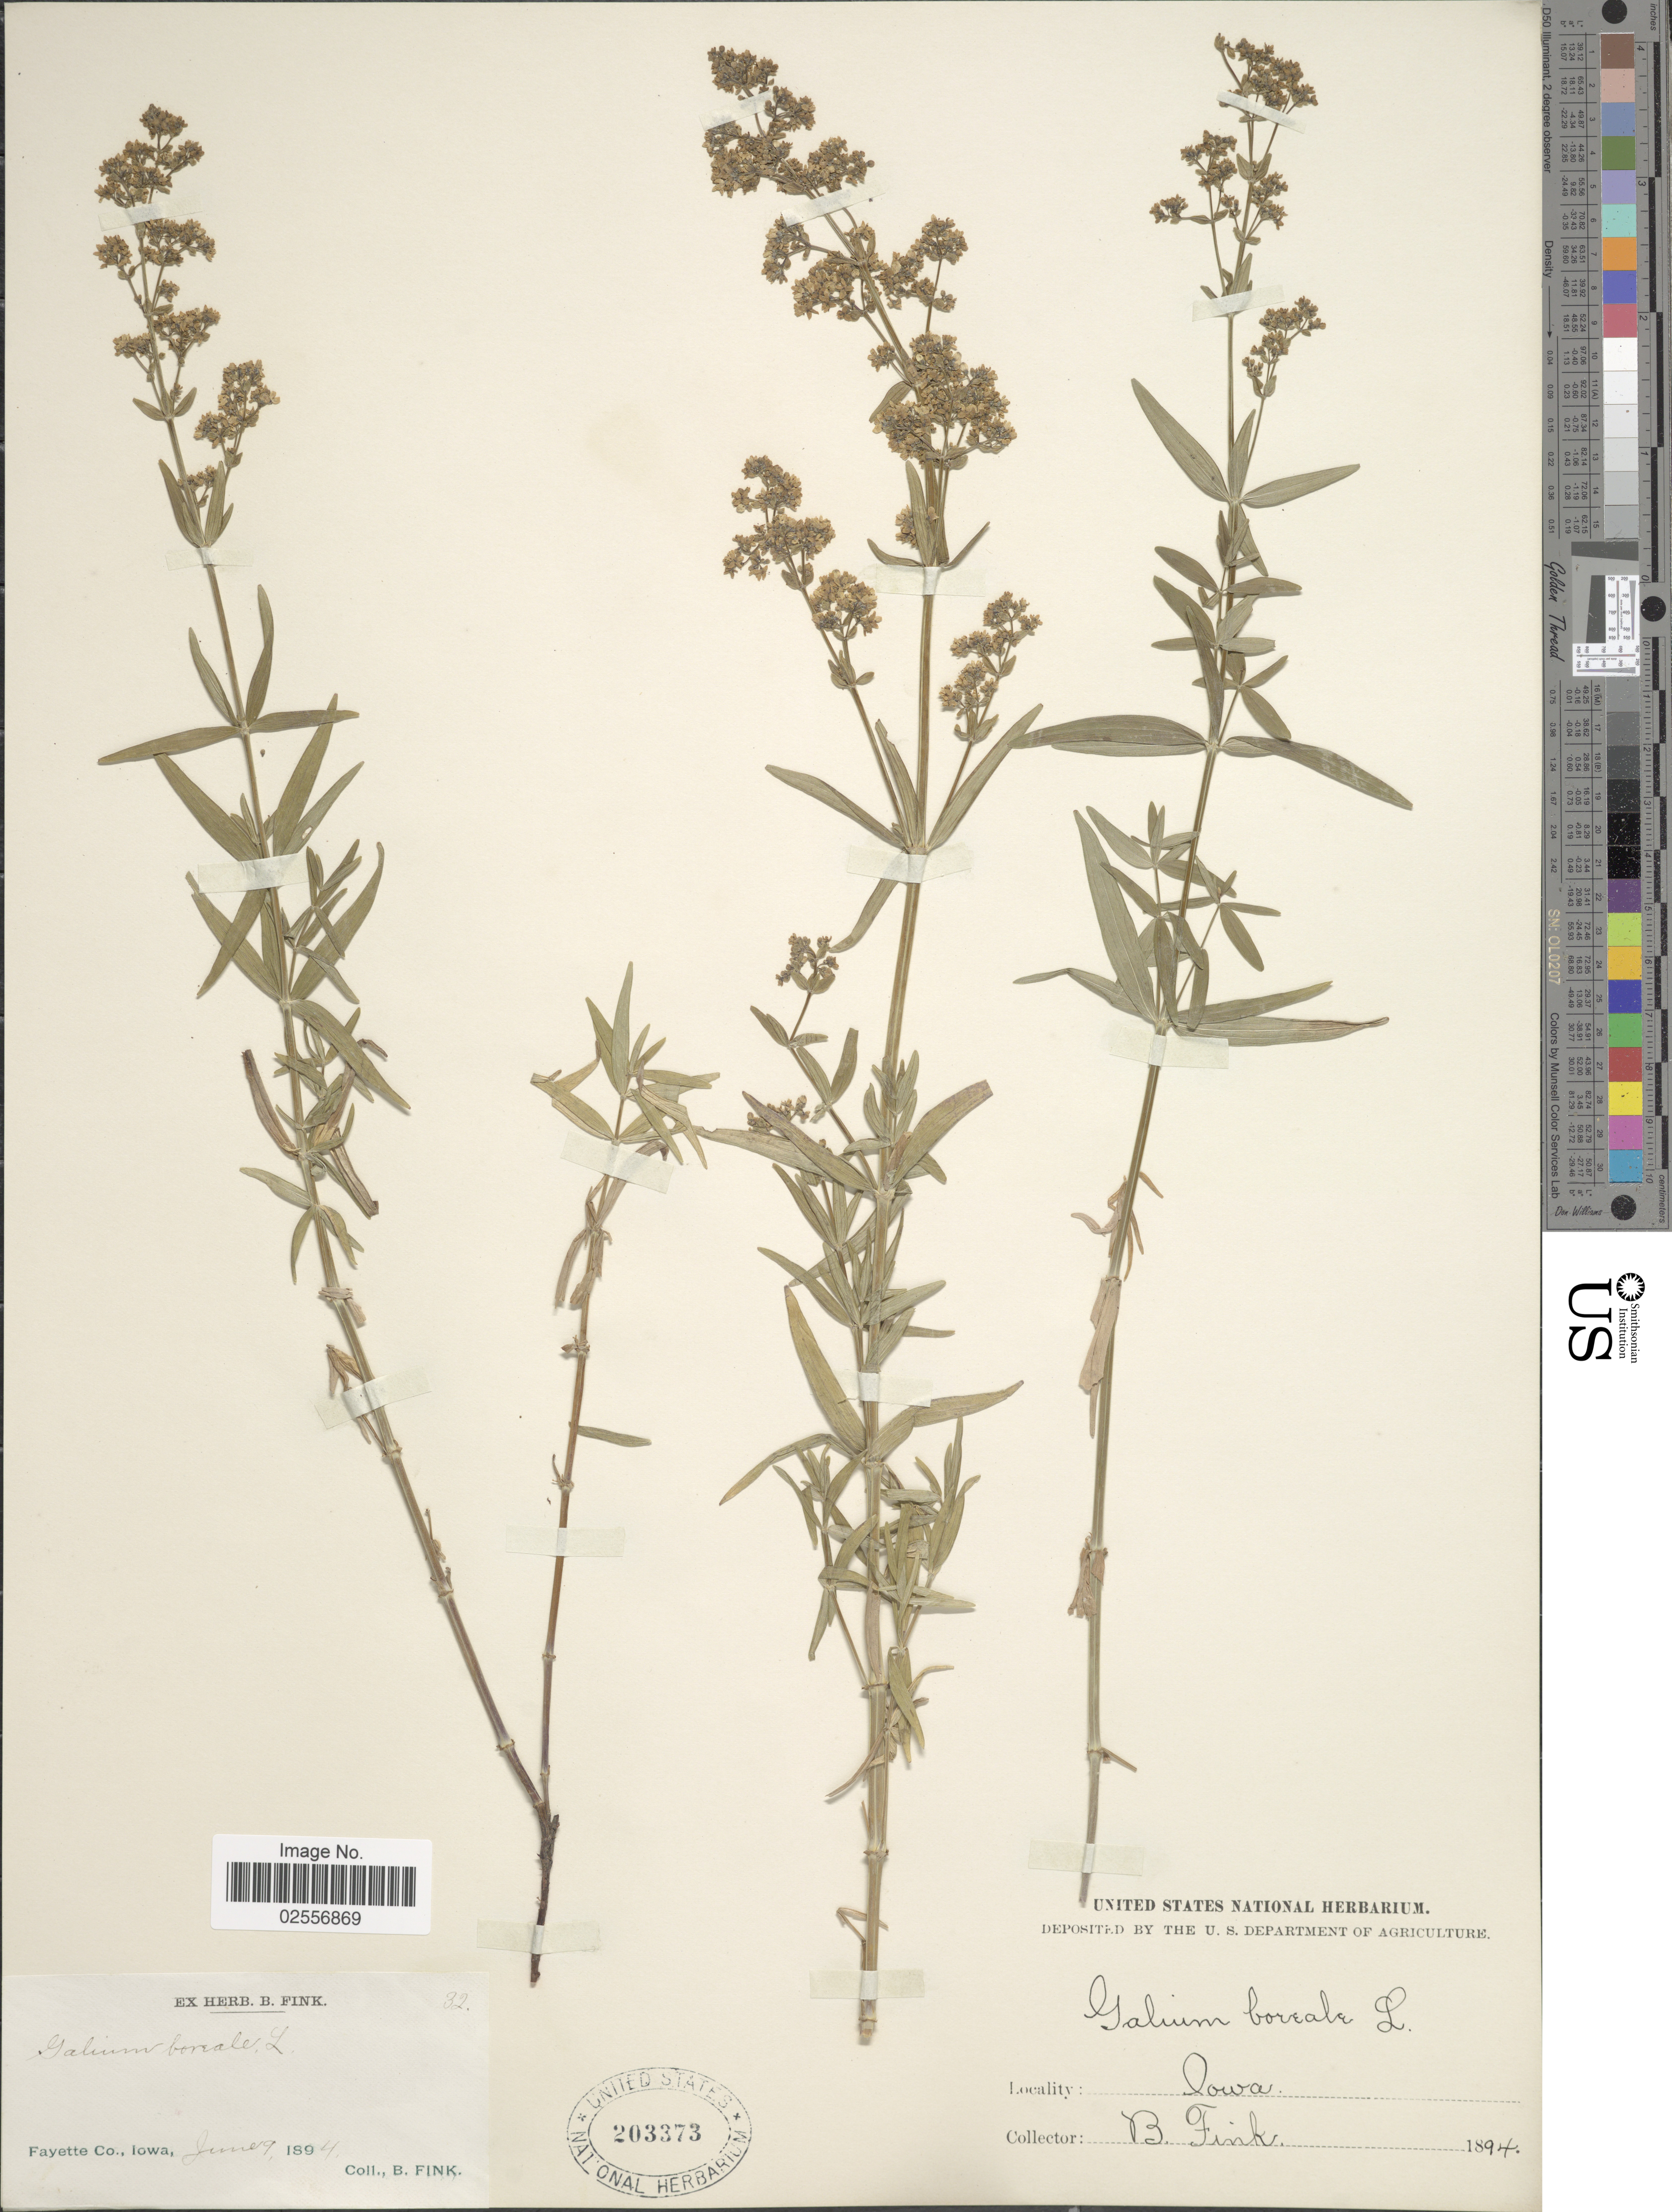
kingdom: Plantae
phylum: Tracheophyta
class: Magnoliopsida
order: Gentianales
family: Rubiaceae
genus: Galium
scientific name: Galium boreale L.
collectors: B. Fink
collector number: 32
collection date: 1894-06-19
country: United States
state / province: Iowa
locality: Fayette Co.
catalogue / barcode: US 203373